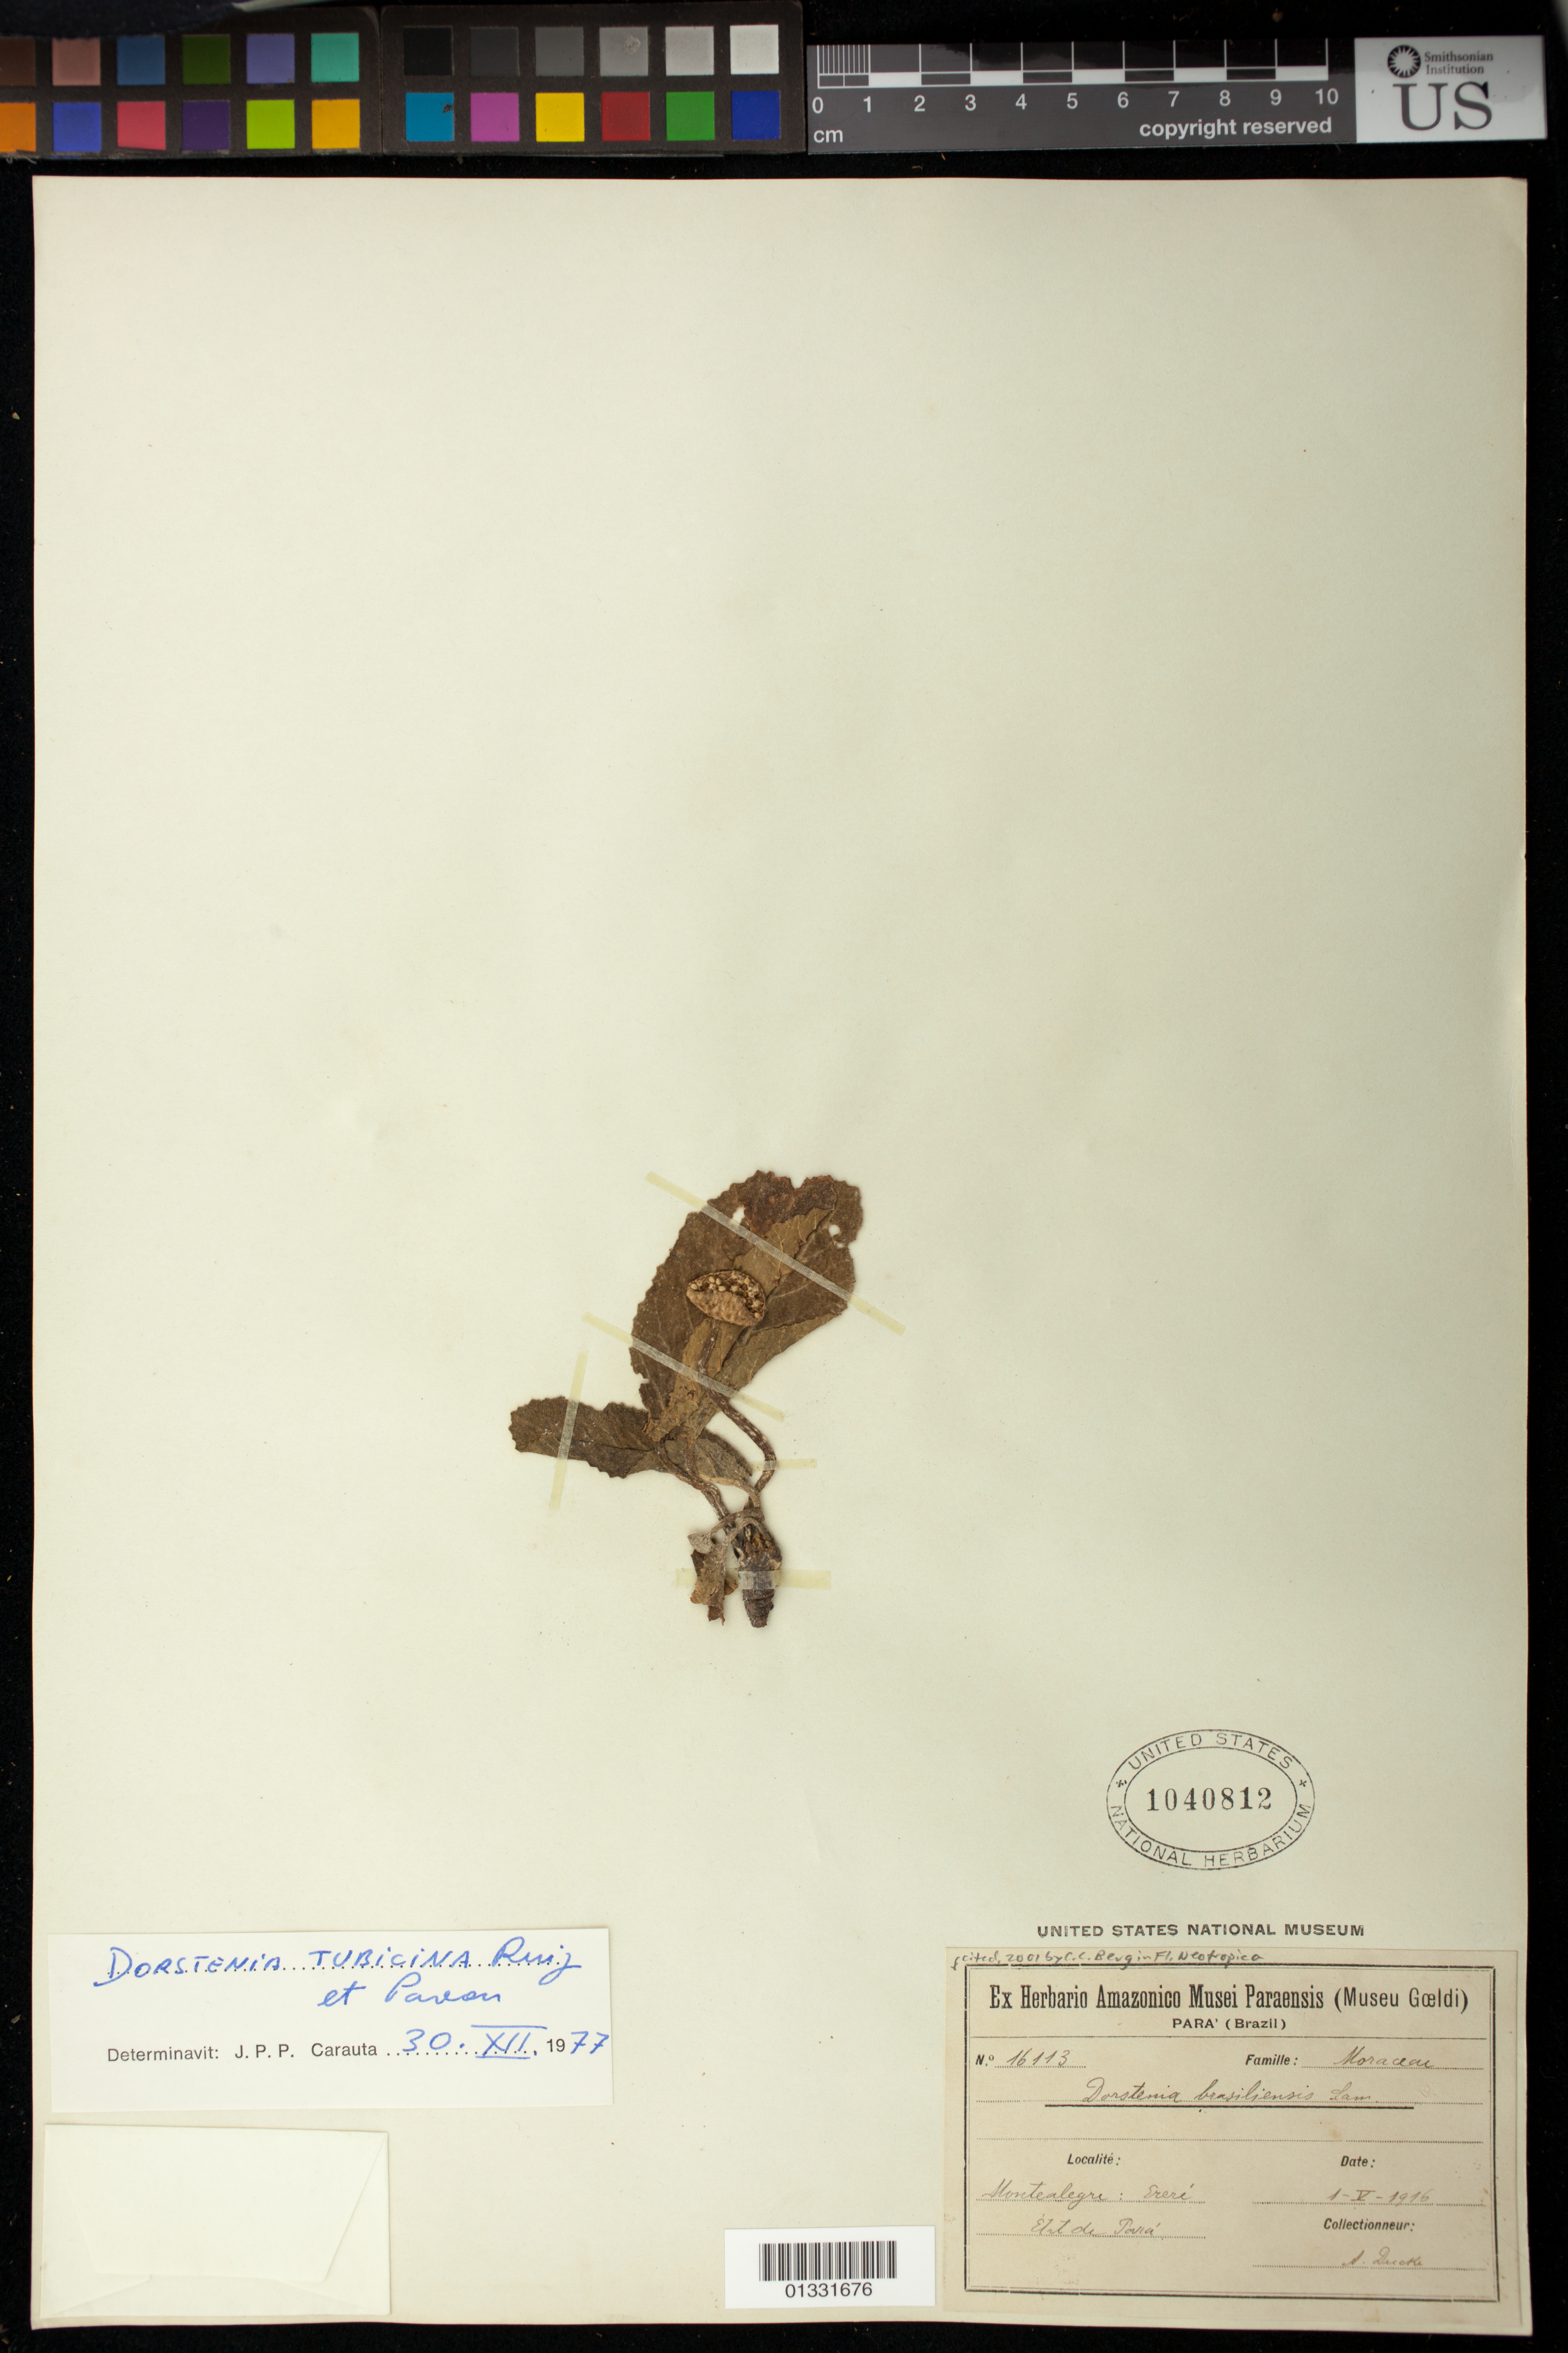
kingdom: Plantae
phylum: Tracheophyta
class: Magnoliopsida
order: Rosales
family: Moraceae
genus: Dorstenia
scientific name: Dorstenia brasiliensis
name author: Lam.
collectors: A. Ducke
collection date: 1916-05-01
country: Brazil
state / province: Pará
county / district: Monte Alegre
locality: Ereré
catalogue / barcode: US 1040812